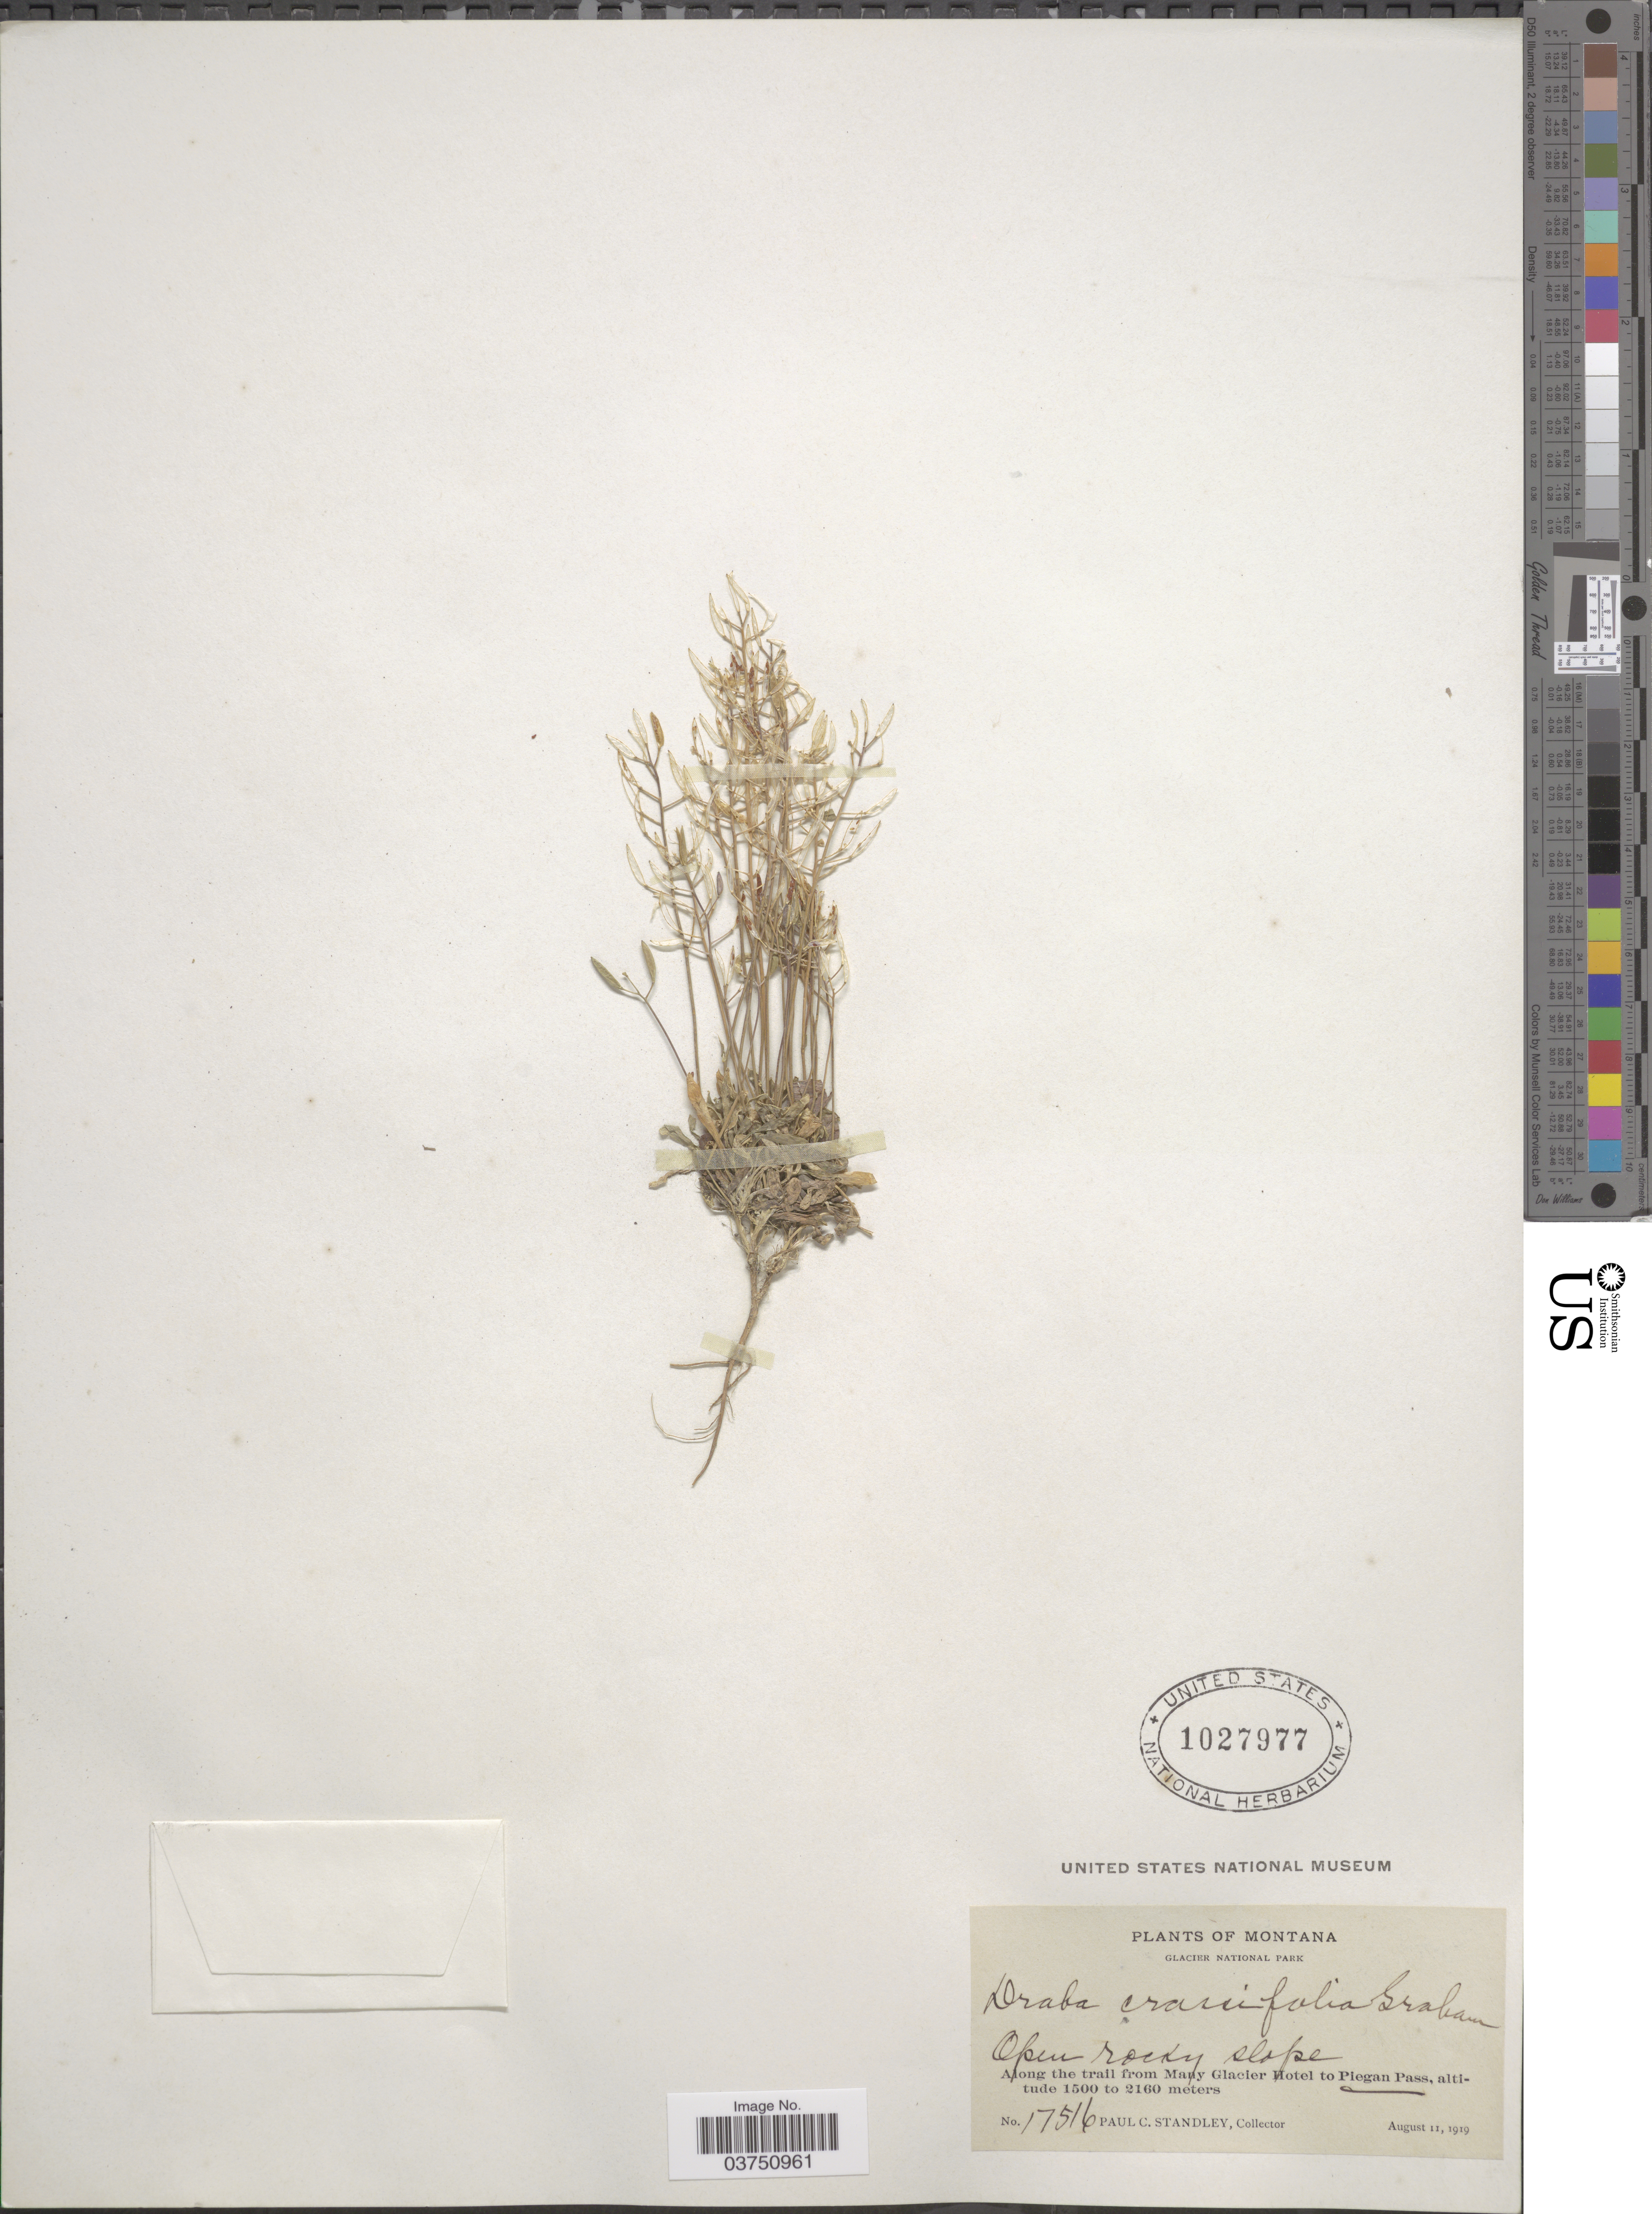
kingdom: Plantae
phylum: Tracheophyta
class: Magnoliopsida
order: Brassicales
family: Brassicaceae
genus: Draba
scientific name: Draba crassifolia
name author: Graham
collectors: P. C. Standley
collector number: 17516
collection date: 1919-08-11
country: United States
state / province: Montana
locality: Along the trail from Many Glacier Hotel to Piegan Pass.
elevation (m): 1500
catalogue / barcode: US 1027977